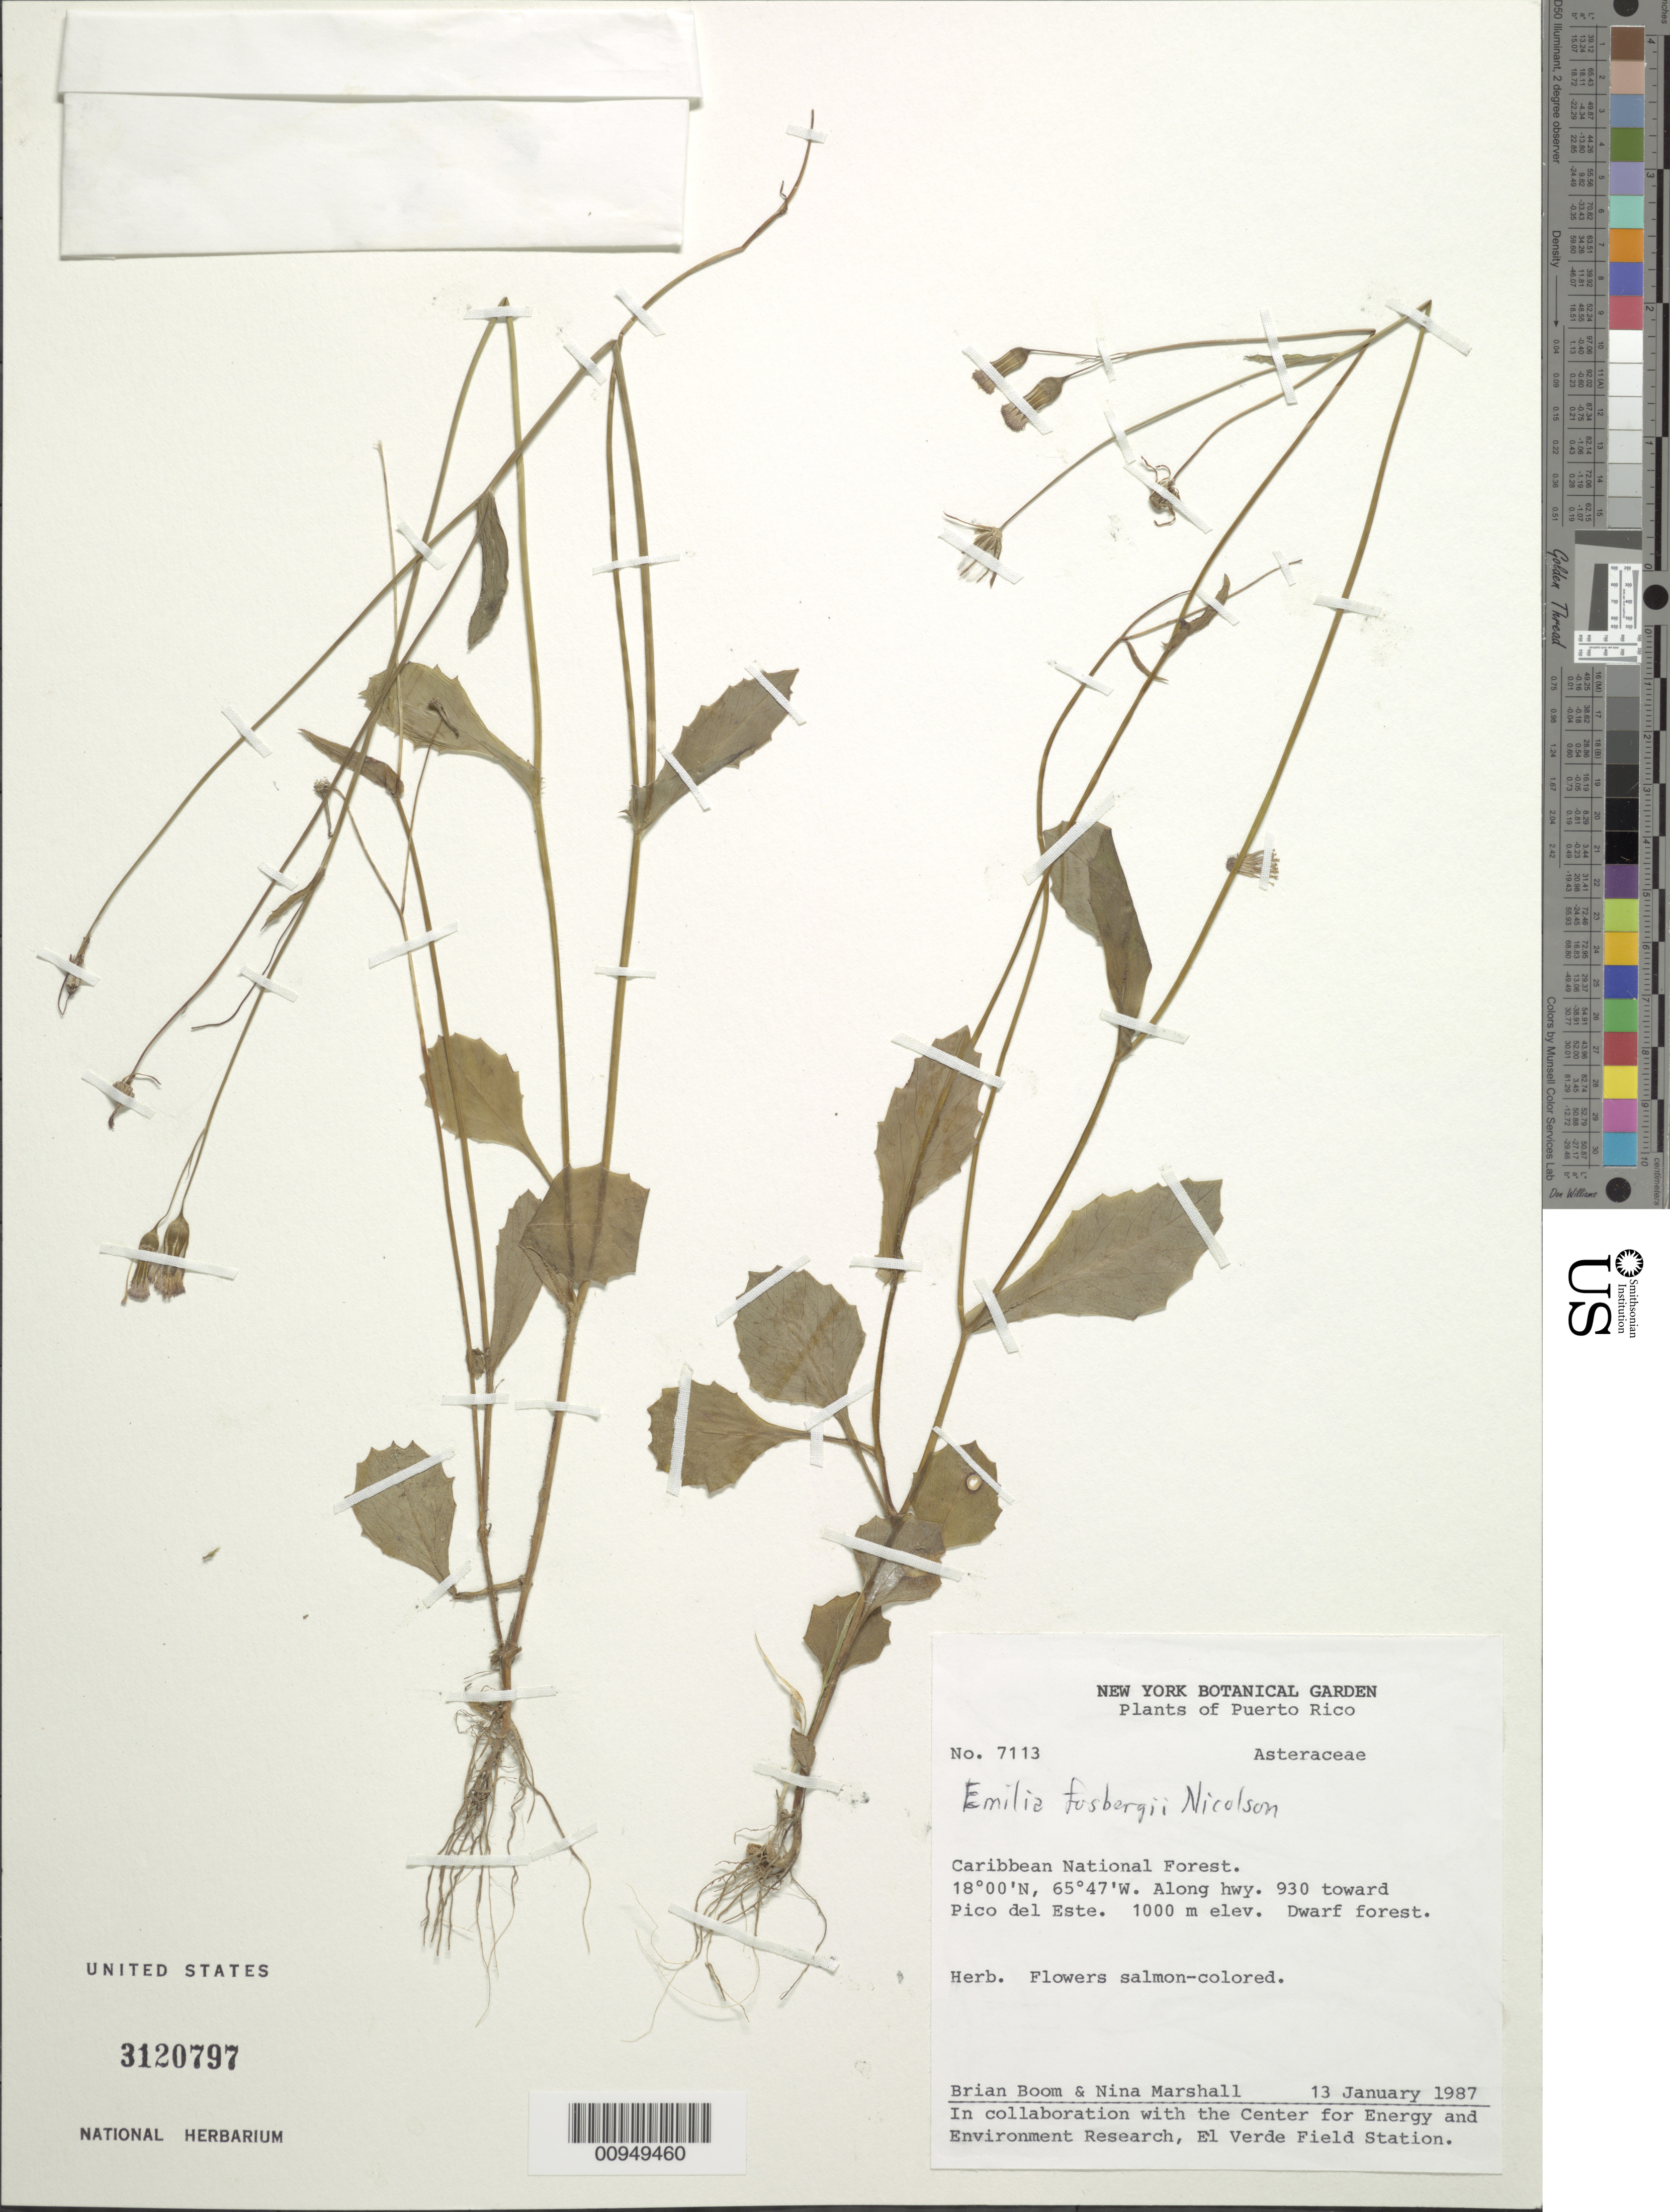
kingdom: Plantae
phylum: Tracheophyta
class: Magnoliopsida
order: Asterales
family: Asteraceae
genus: Emilia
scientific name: Emilia fosbergii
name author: Nicolson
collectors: B. M. Boom & N. Marshall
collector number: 7113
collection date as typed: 12 Jan 1987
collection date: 1987-01-12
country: Puerto Rico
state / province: Ceiba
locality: Caribbean National Forest, along Hwy. 930 towards Pico del Este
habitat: Dwarf forest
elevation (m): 1000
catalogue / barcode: US 3120797